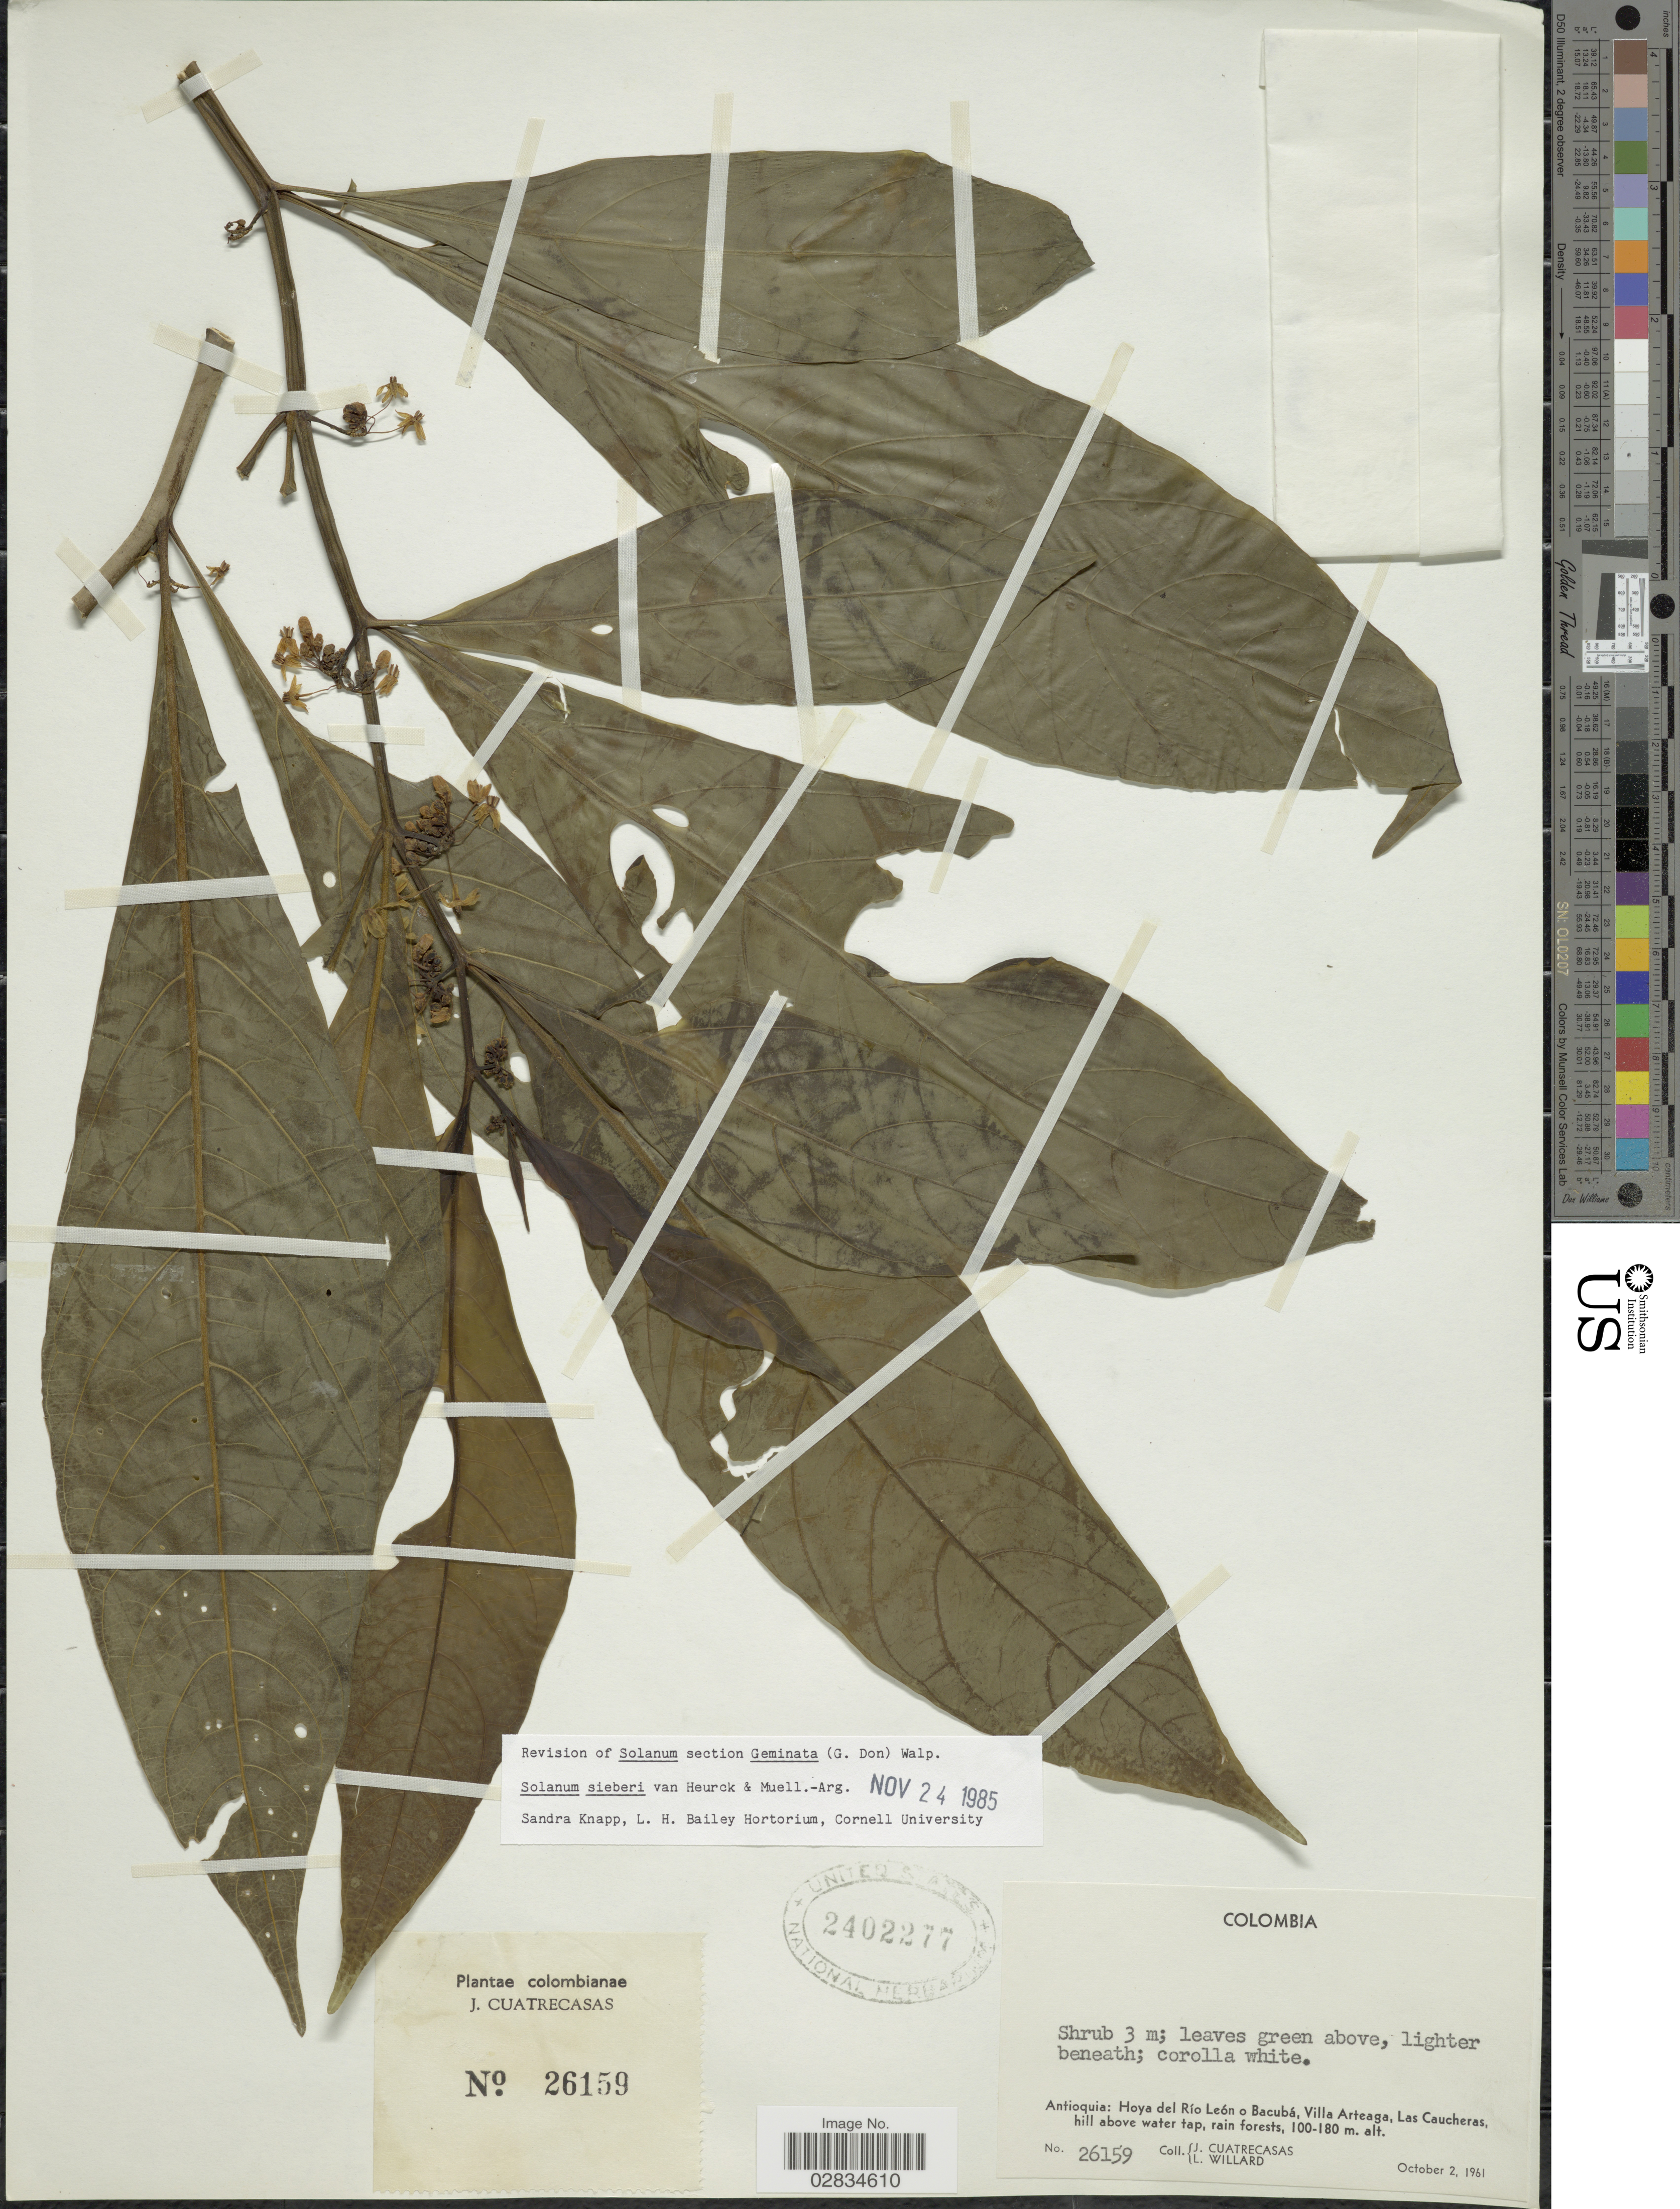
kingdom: Plantae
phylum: Tracheophyta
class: Magnoliopsida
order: Solanales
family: Solanaceae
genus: Solanum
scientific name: Solanum sieberi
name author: Van Heurck & Müll. Arg.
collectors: J. Cuatrecasas & L. Willard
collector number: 26159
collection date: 1961-10-02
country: Colombia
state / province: Antioquia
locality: Antioquia: Hoya del Río León o Bacubá, Villa Arteaga, Las Caucheras, hill above water tap, rain forests.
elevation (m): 100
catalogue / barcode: US 2402277